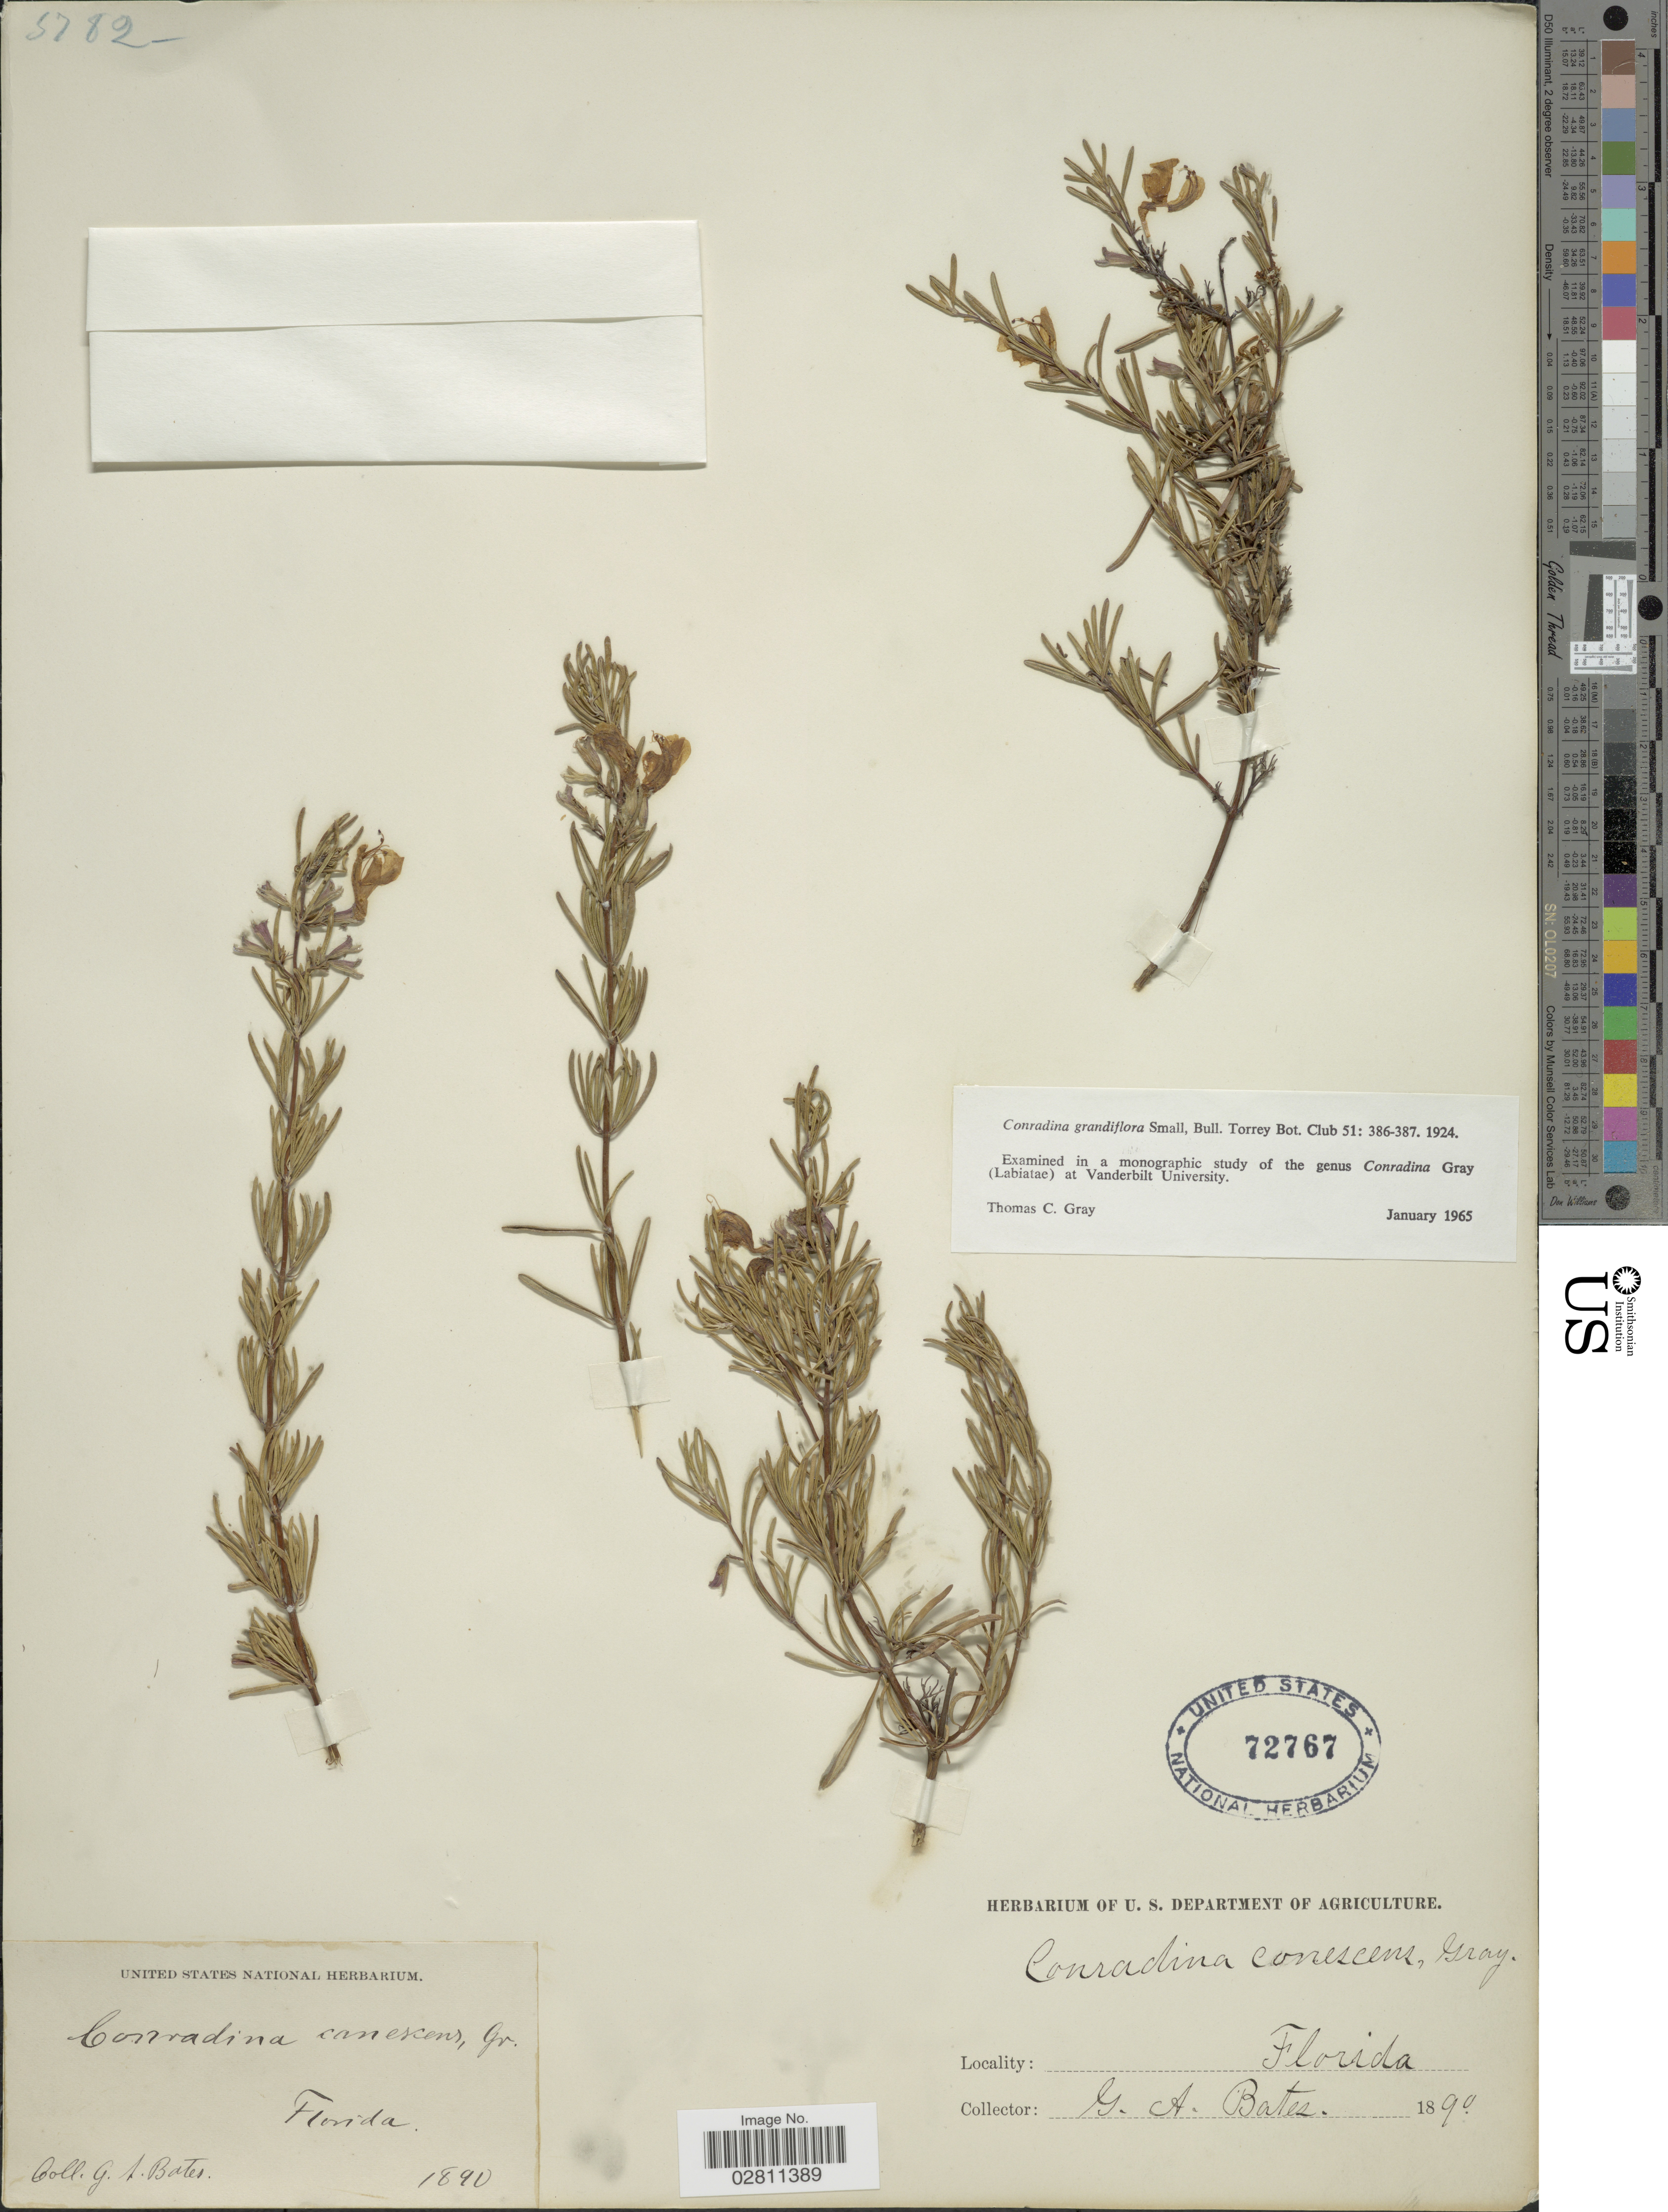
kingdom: Plantae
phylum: Tracheophyta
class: Magnoliopsida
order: Lamiales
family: Lamiaceae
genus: Conradina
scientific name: Conradina grandiflora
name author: Small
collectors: G. Bates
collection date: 1890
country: United States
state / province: Florida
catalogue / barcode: US 72767